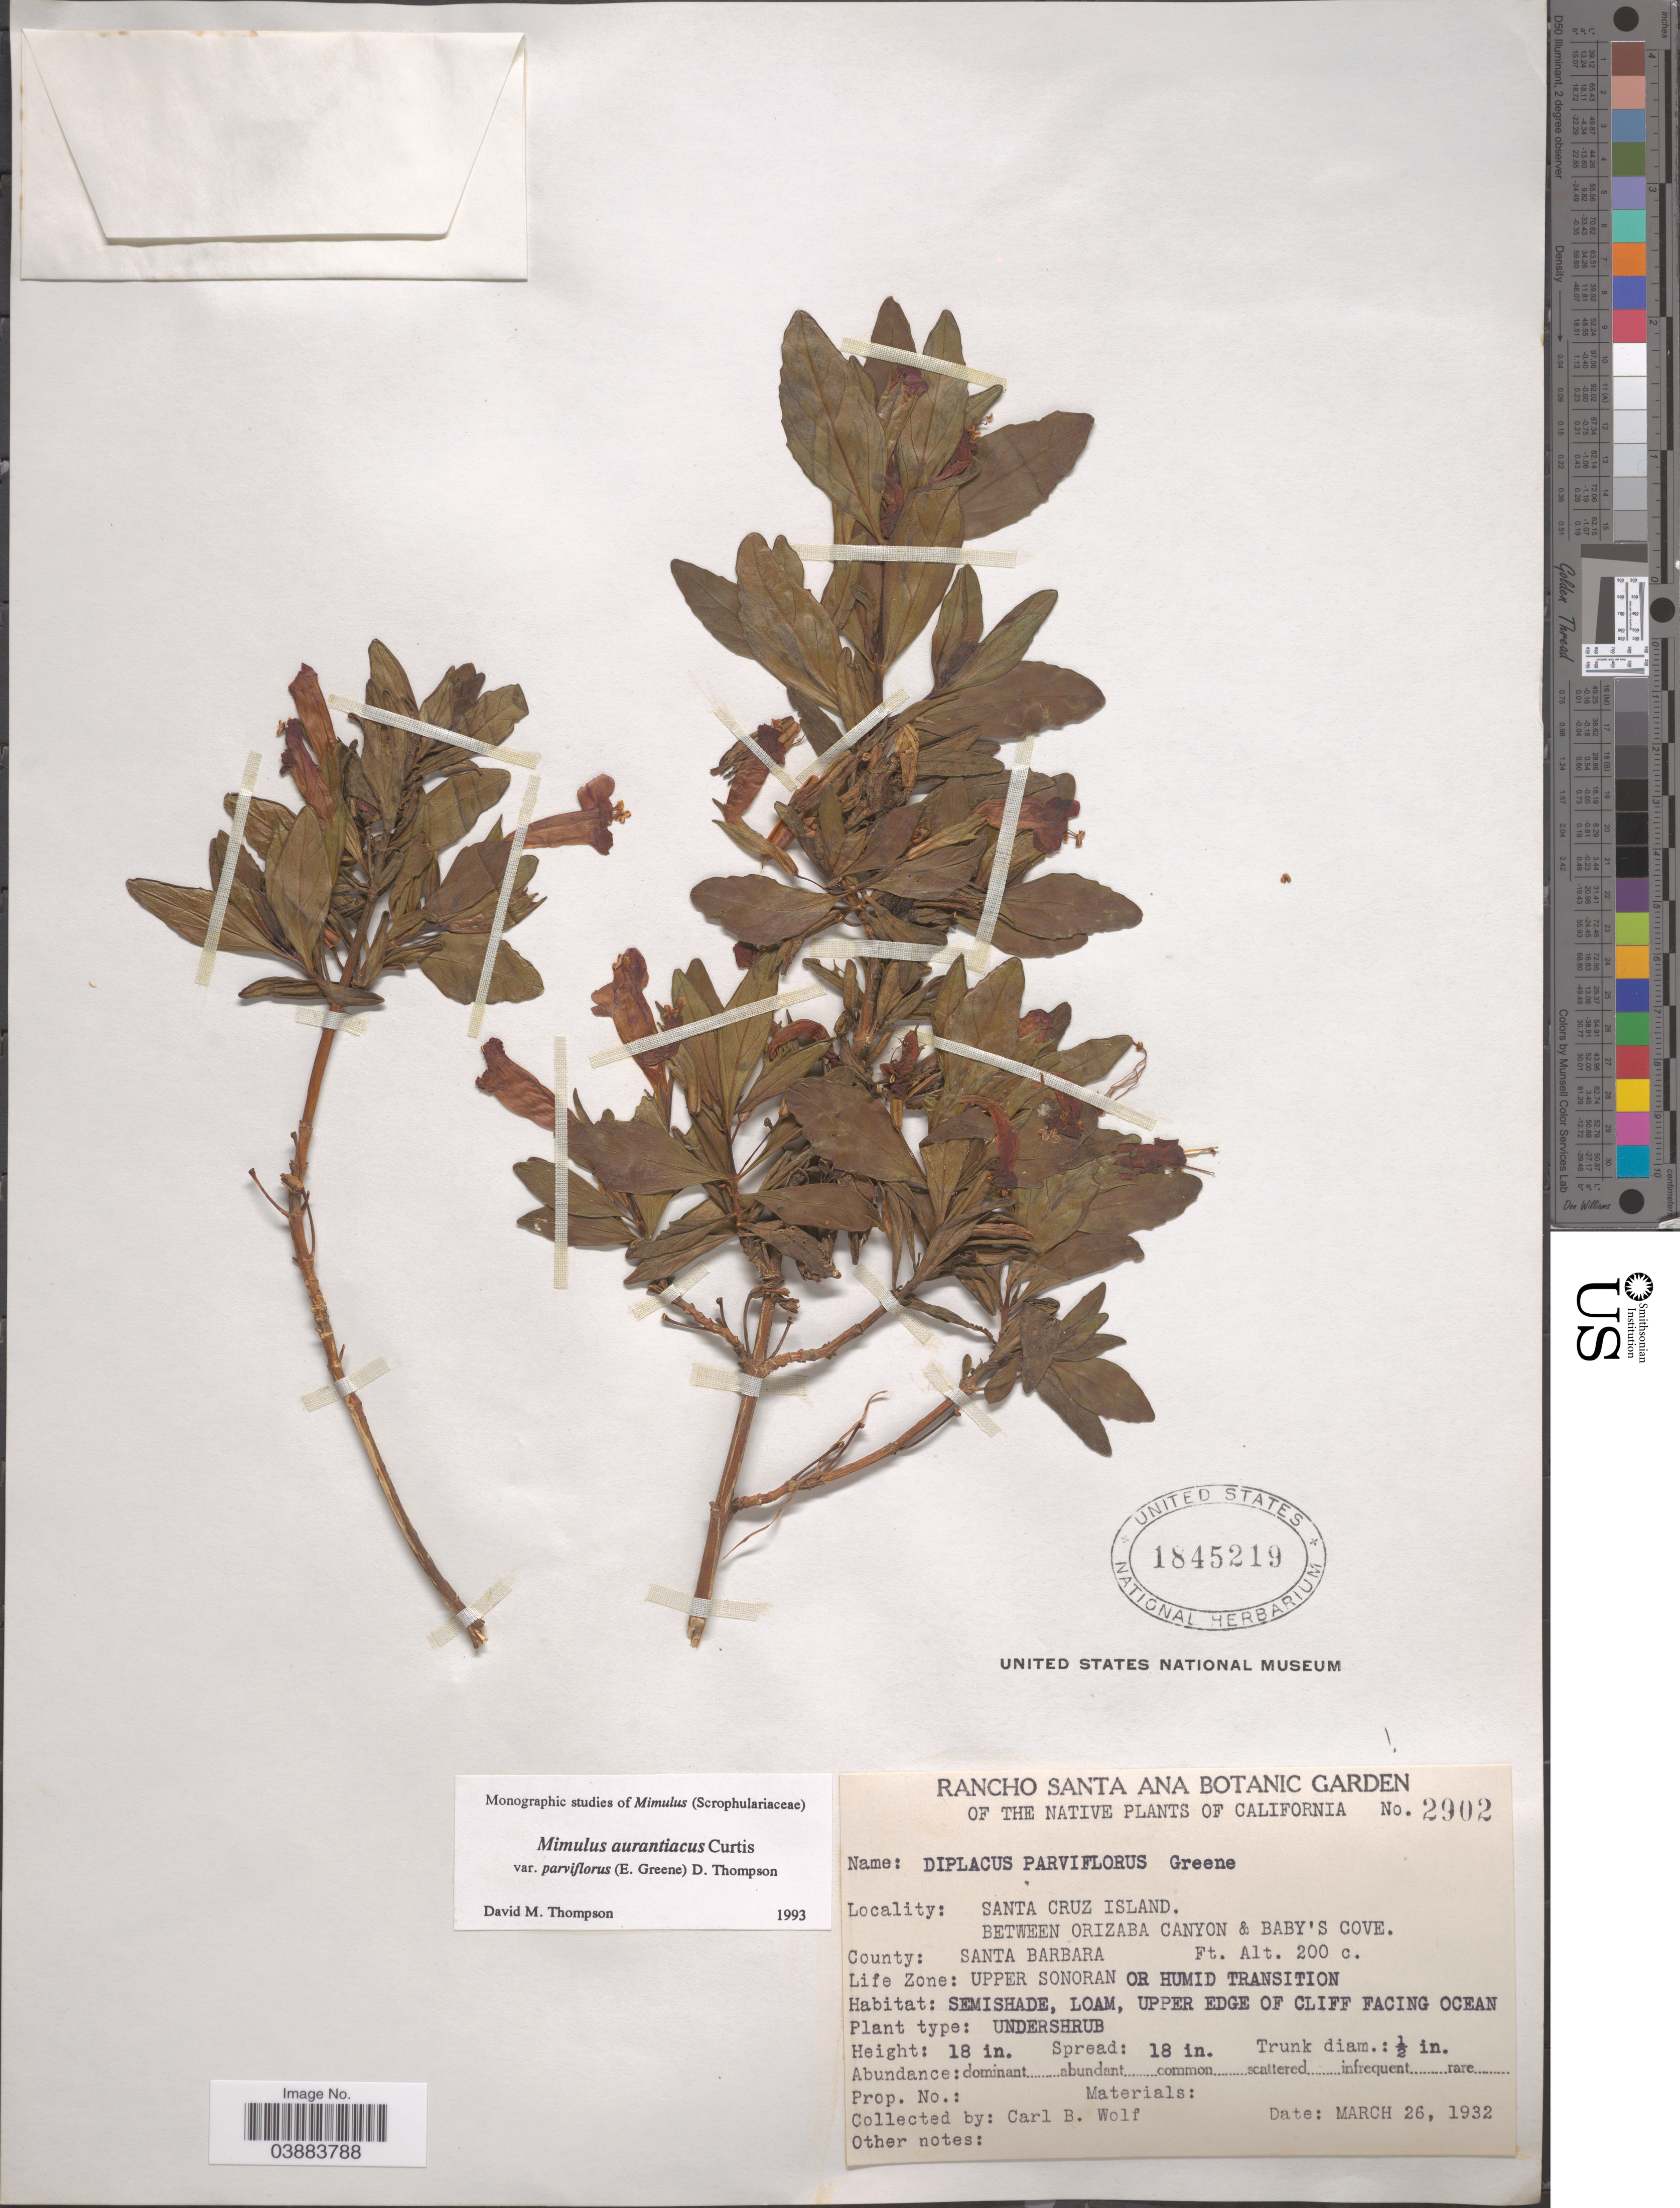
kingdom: Plantae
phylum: Tracheophyta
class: Magnoliopsida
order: Lamiales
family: Phrymaceae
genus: Diplacus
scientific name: Diplacus aurantiacus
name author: (Curtis) Jeps.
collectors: C. B. Wolf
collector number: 2902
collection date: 1932-03-26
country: United States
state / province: California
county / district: Santa Barbara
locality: Santa Cruz Island between Orizaba Canyon & Baby's Cove. County: Santa Barbara. Life Zone: Upper Sonoran.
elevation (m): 61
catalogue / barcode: US 1845219